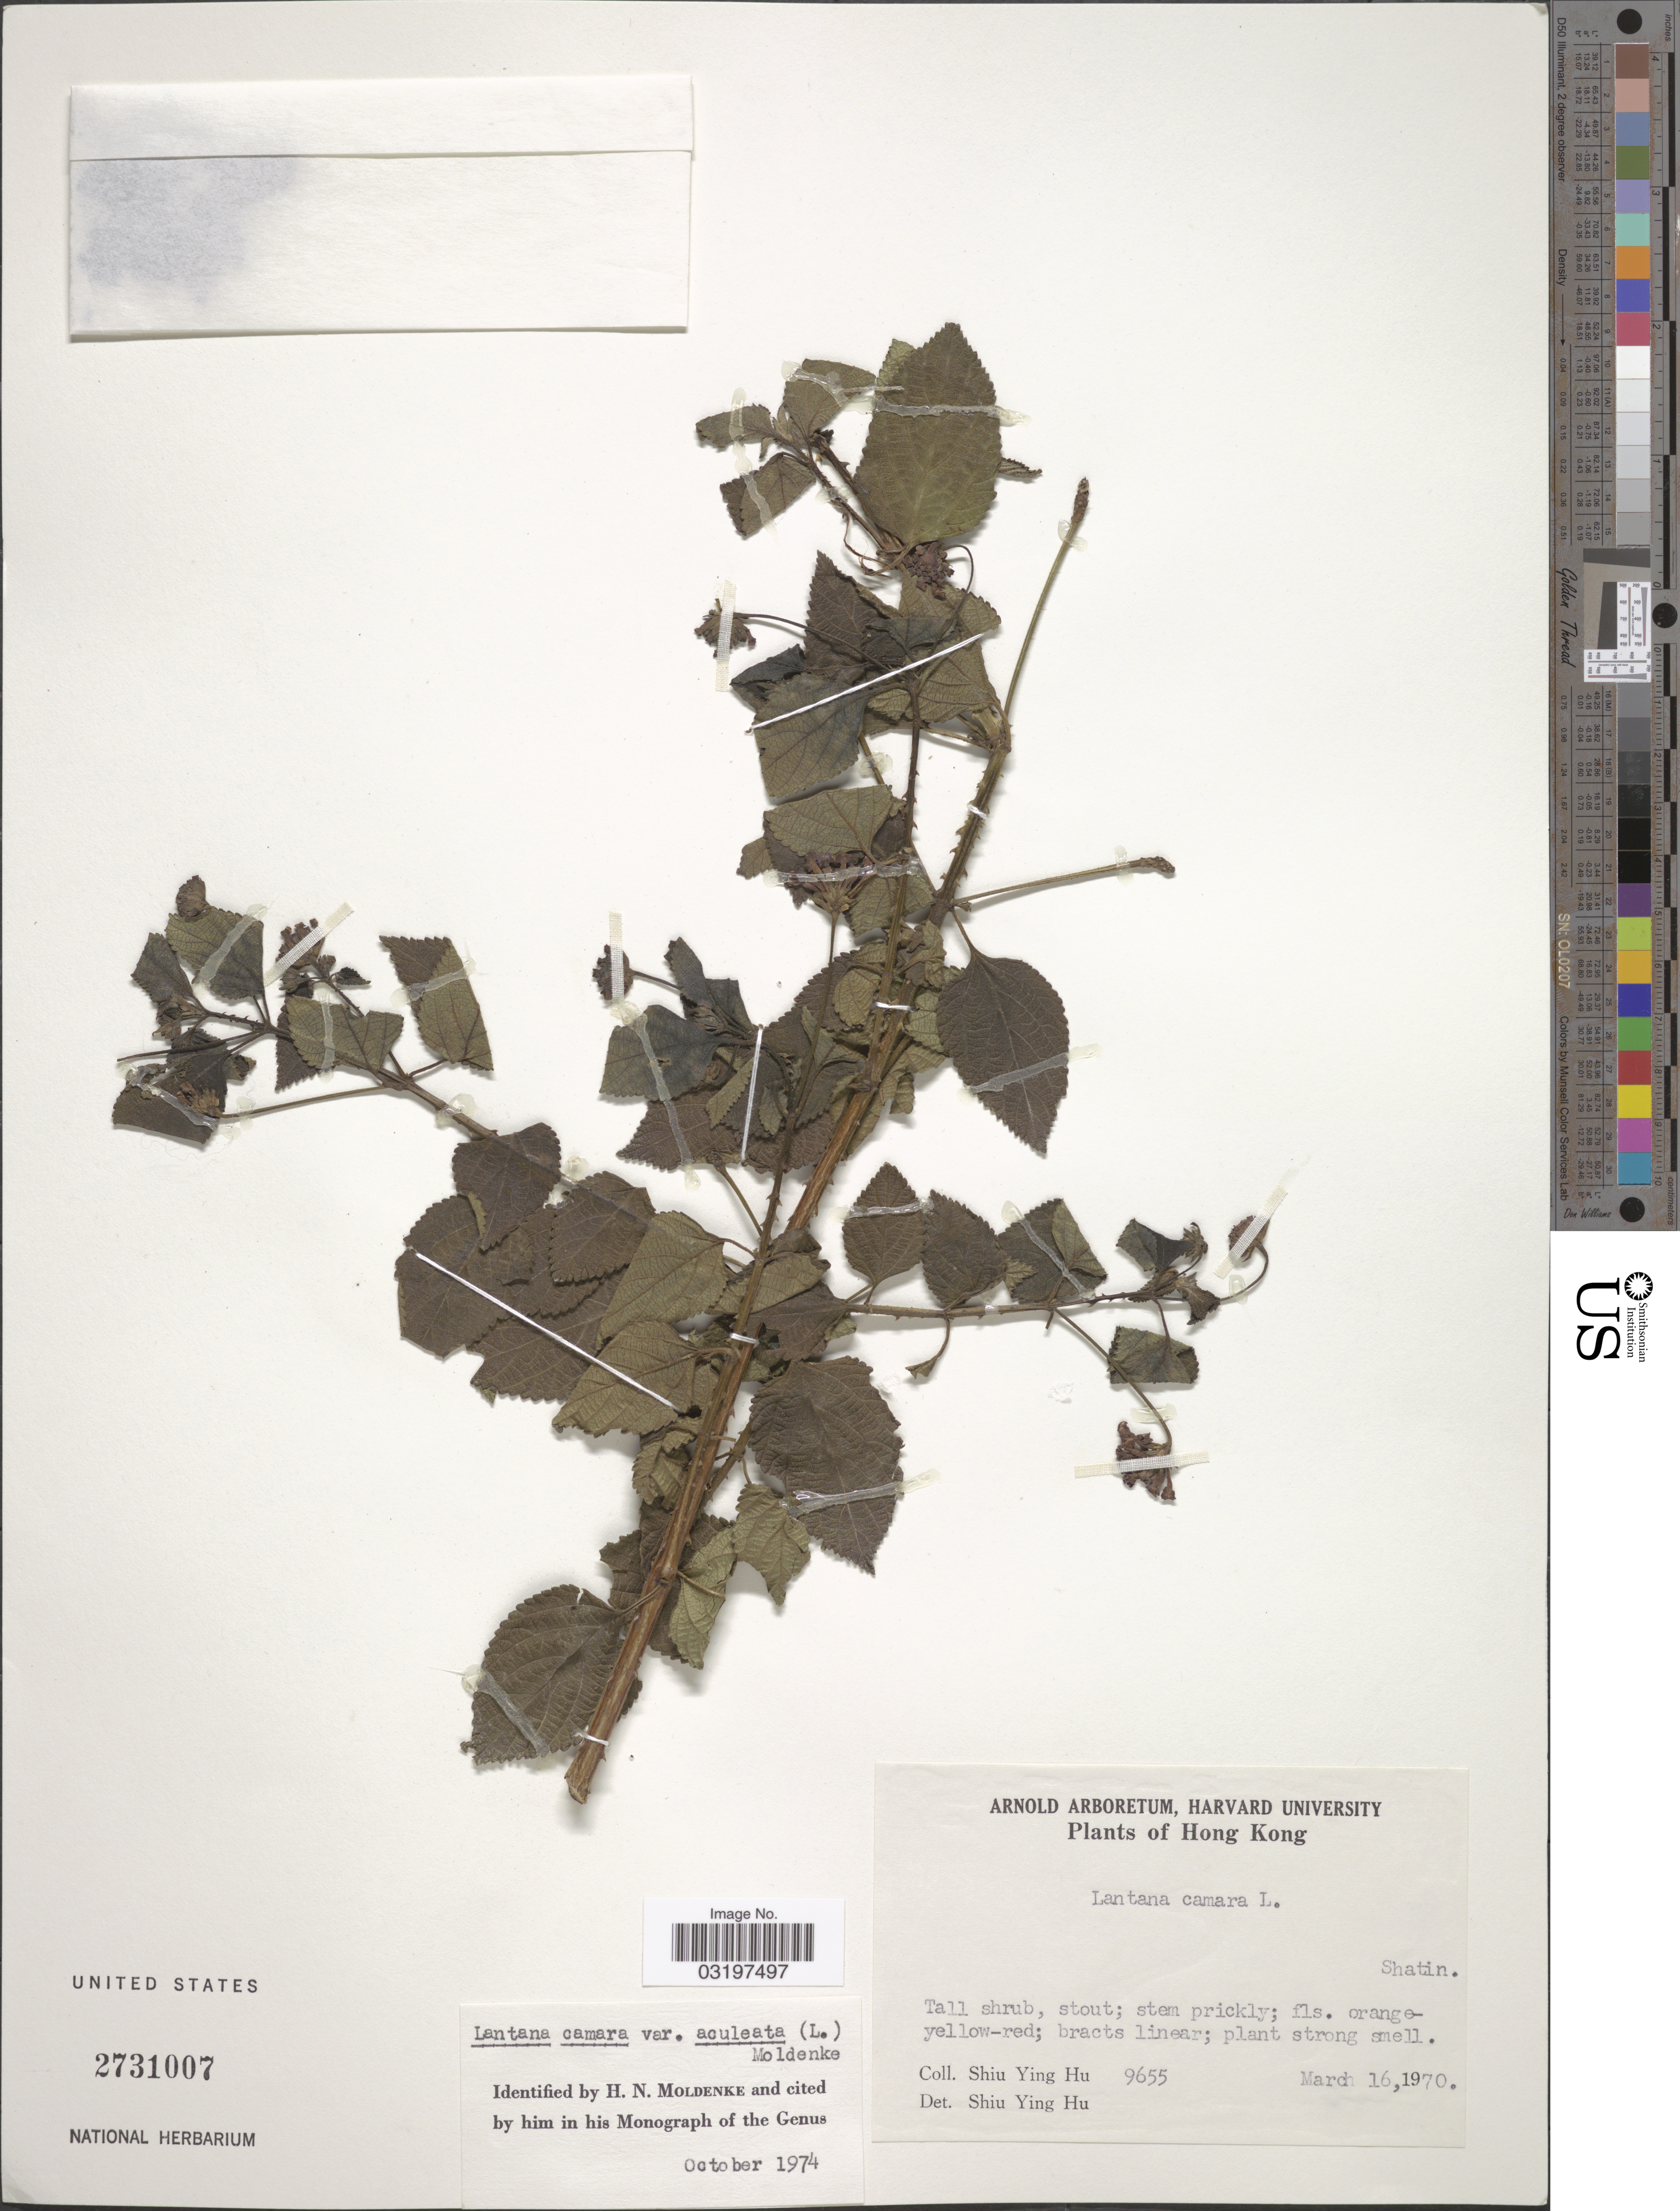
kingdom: Plantae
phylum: Tracheophyta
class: Magnoliopsida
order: Lamiales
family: Verbenaceae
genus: Lantana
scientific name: Lantana camara var. aculeata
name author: (L.) Moldenke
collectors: S. Y. Hu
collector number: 9655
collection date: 1970-03-16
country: China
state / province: Hong Kong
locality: Shatin.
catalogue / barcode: US 2731007